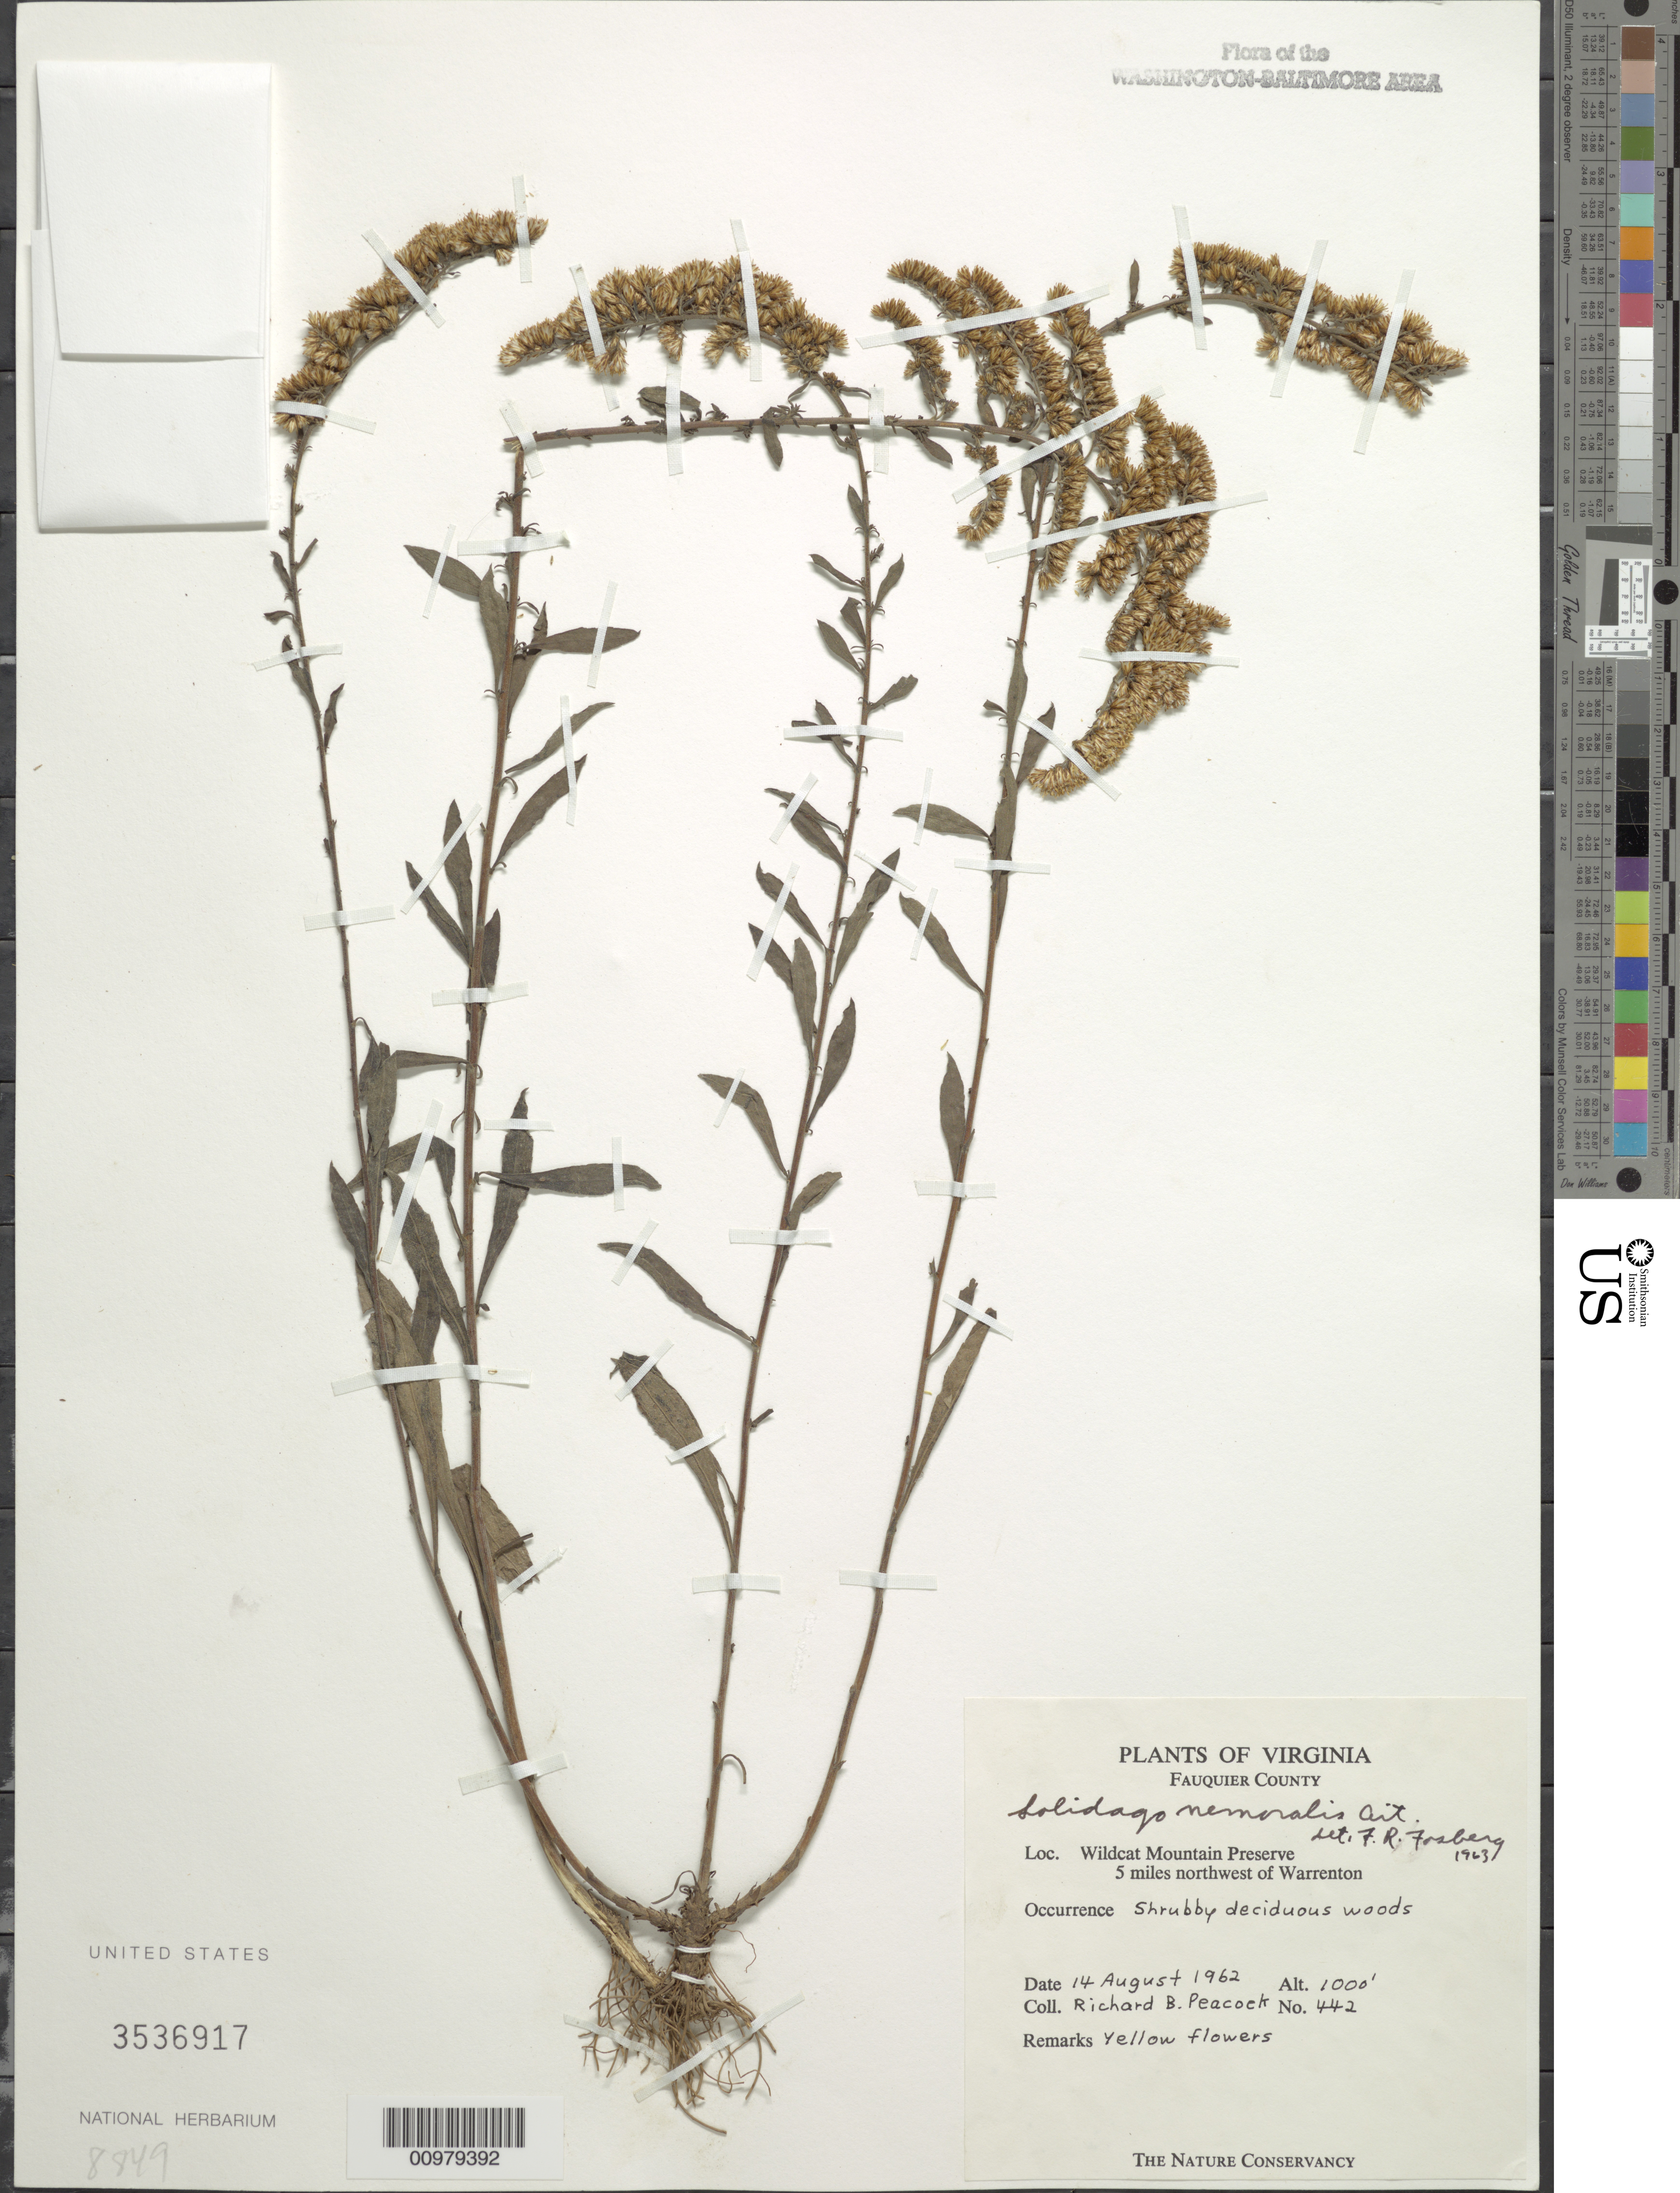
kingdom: Plantae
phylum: Tracheophyta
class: Magnoliopsida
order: Asterales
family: Asteraceae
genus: Solidago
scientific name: Solidago nemoralis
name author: Aiton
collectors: R. Peacock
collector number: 442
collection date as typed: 14 Aug 1962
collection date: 1962-08-14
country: United States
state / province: Virginia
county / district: Fauquier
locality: Wildcat Mountain Preserve, 5 miles northwest of Warrenton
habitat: shrubby deciduous woods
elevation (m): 305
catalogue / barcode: US 3536917